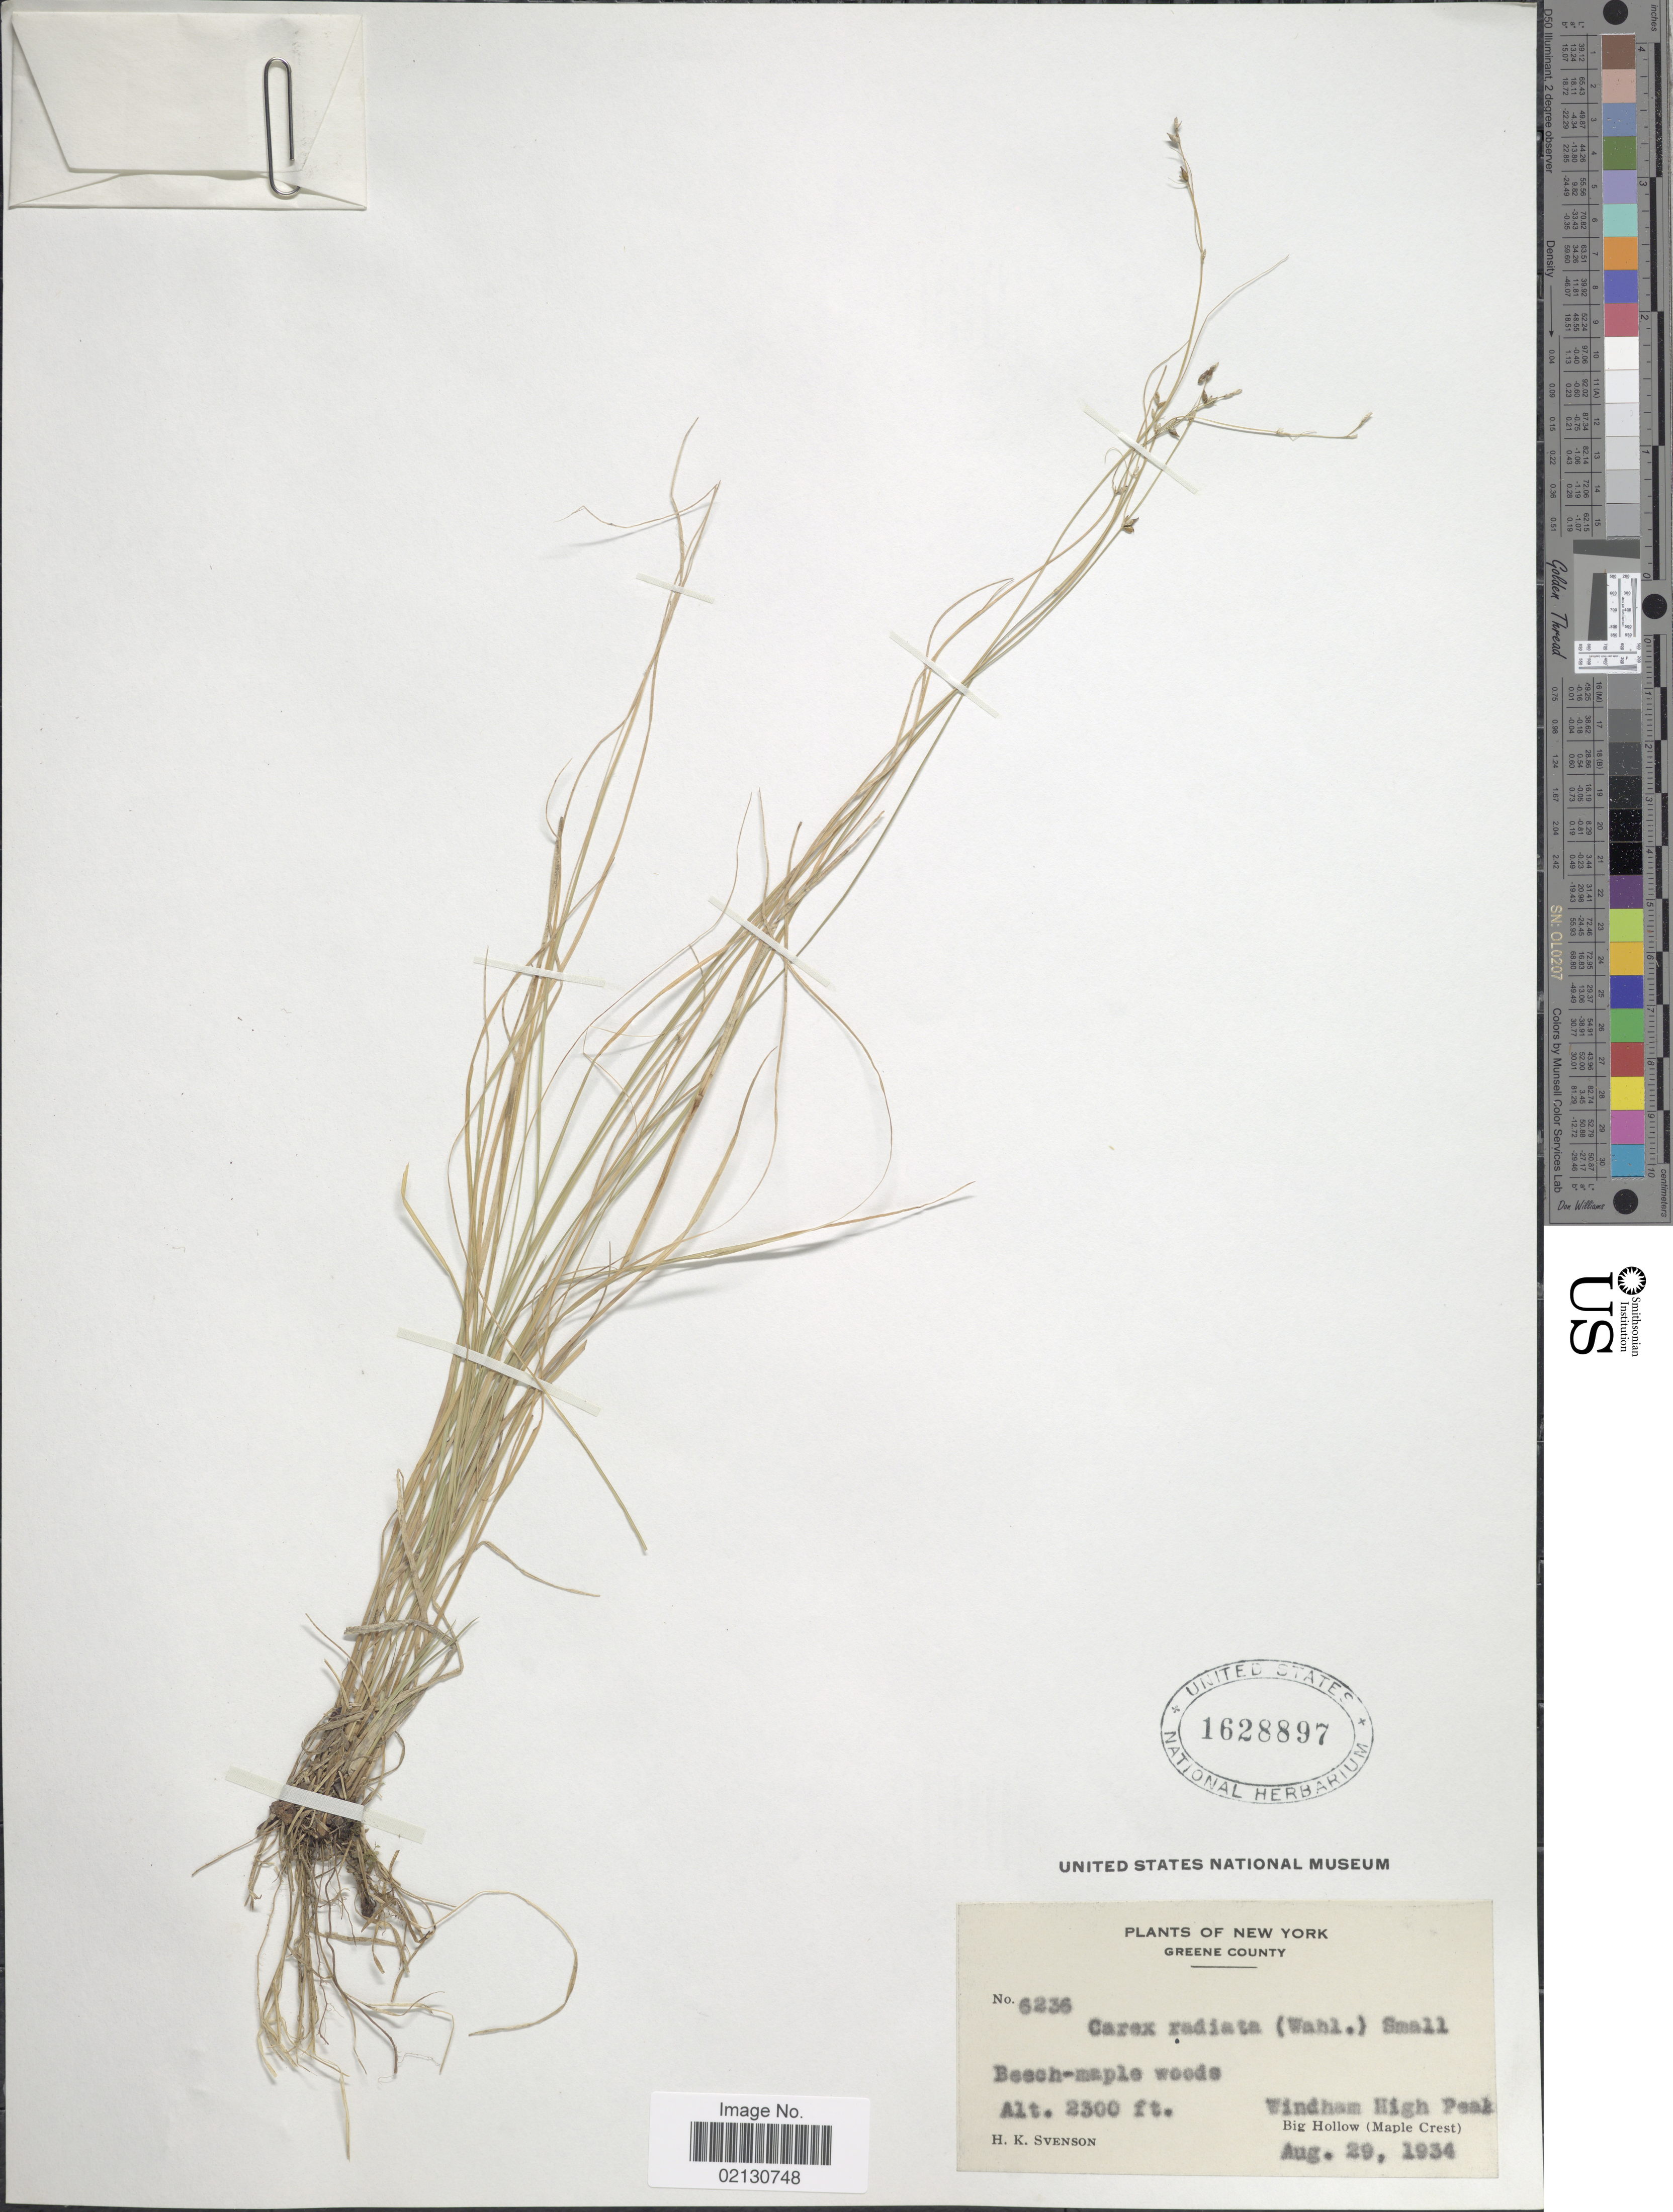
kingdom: Plantae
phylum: Tracheophyta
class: Liliopsida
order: Poales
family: Cyperaceae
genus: Carex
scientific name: Carex radiata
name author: (Wahlenb.) Small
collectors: H. K. Svenson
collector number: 6236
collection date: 1934-08-29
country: United States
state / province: New York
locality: Greene County. Windham High Peak. Big Hollow (Maple Crest)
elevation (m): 701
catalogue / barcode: US 1628897